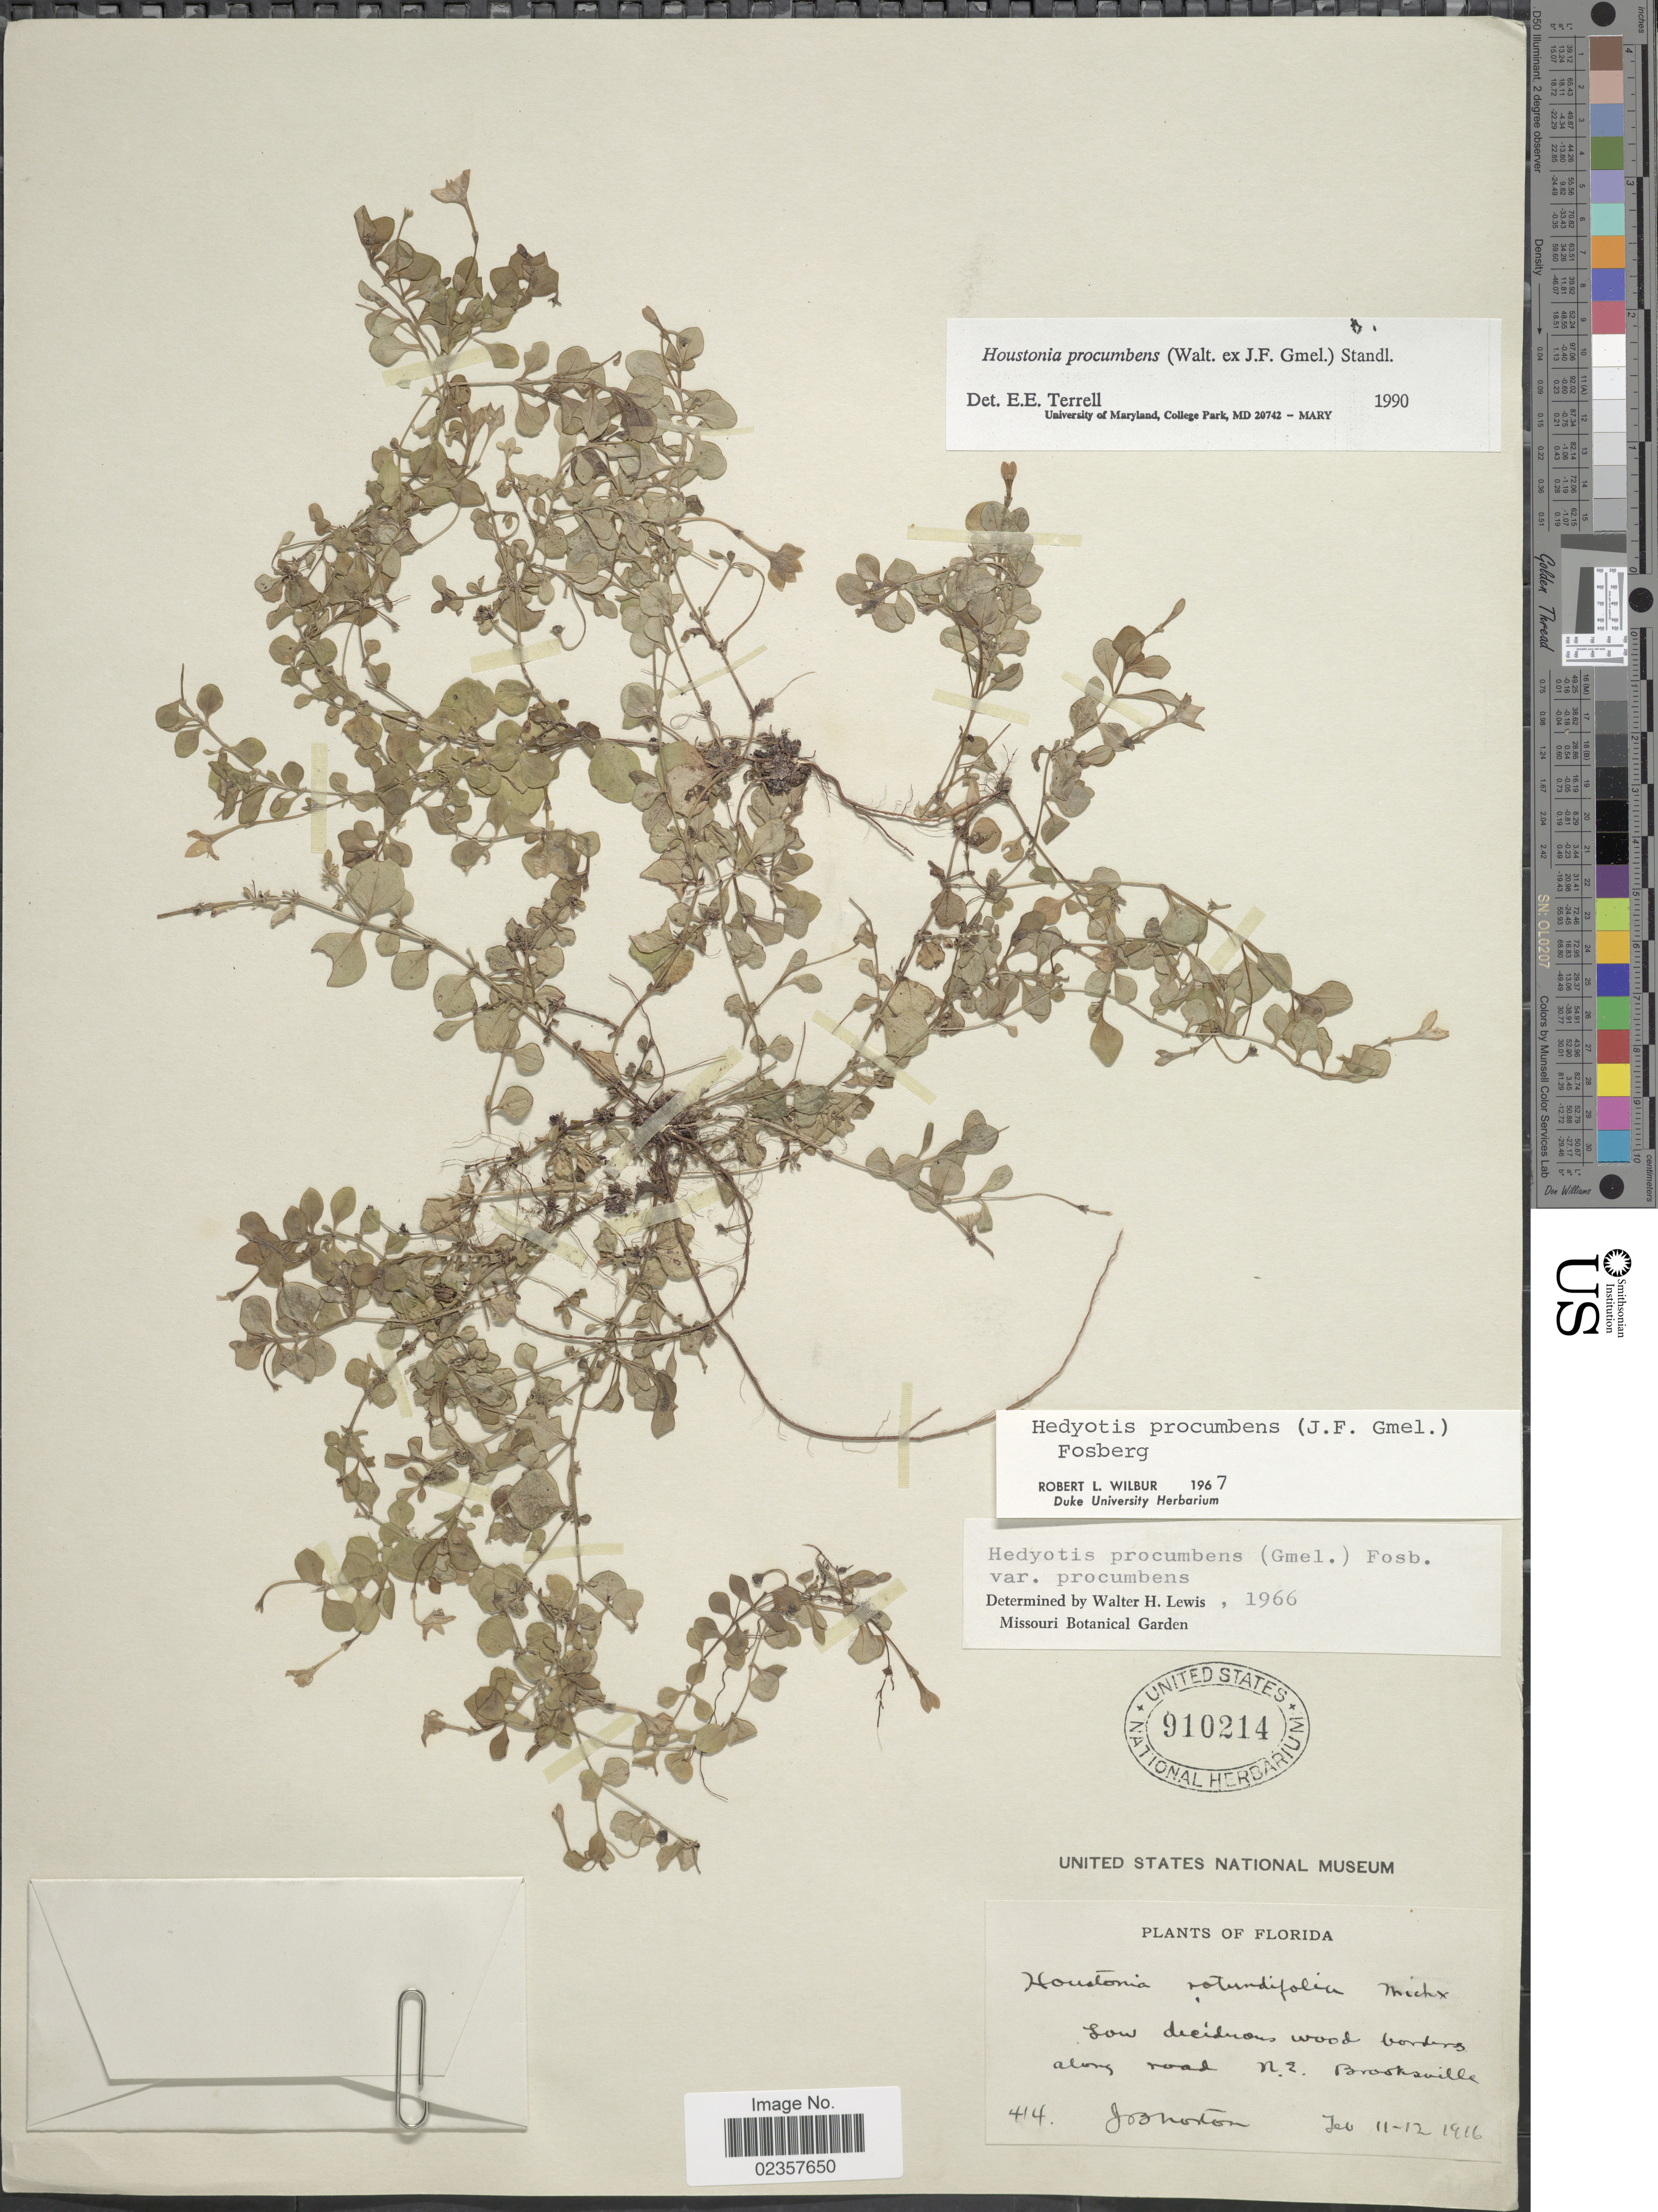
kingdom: Plantae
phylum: Tracheophyta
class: Magnoliopsida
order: Gentianales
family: Rubiaceae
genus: Houstonia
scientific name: Houstonia procumbens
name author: (Walter ex J.F. Gmel.) Standl.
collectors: J. B. Norton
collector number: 414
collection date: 1916-02-11/1916-02-12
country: United States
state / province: Florida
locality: Florida, Low deciduous wood borders along road N.E. Brooksville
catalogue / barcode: US 910214